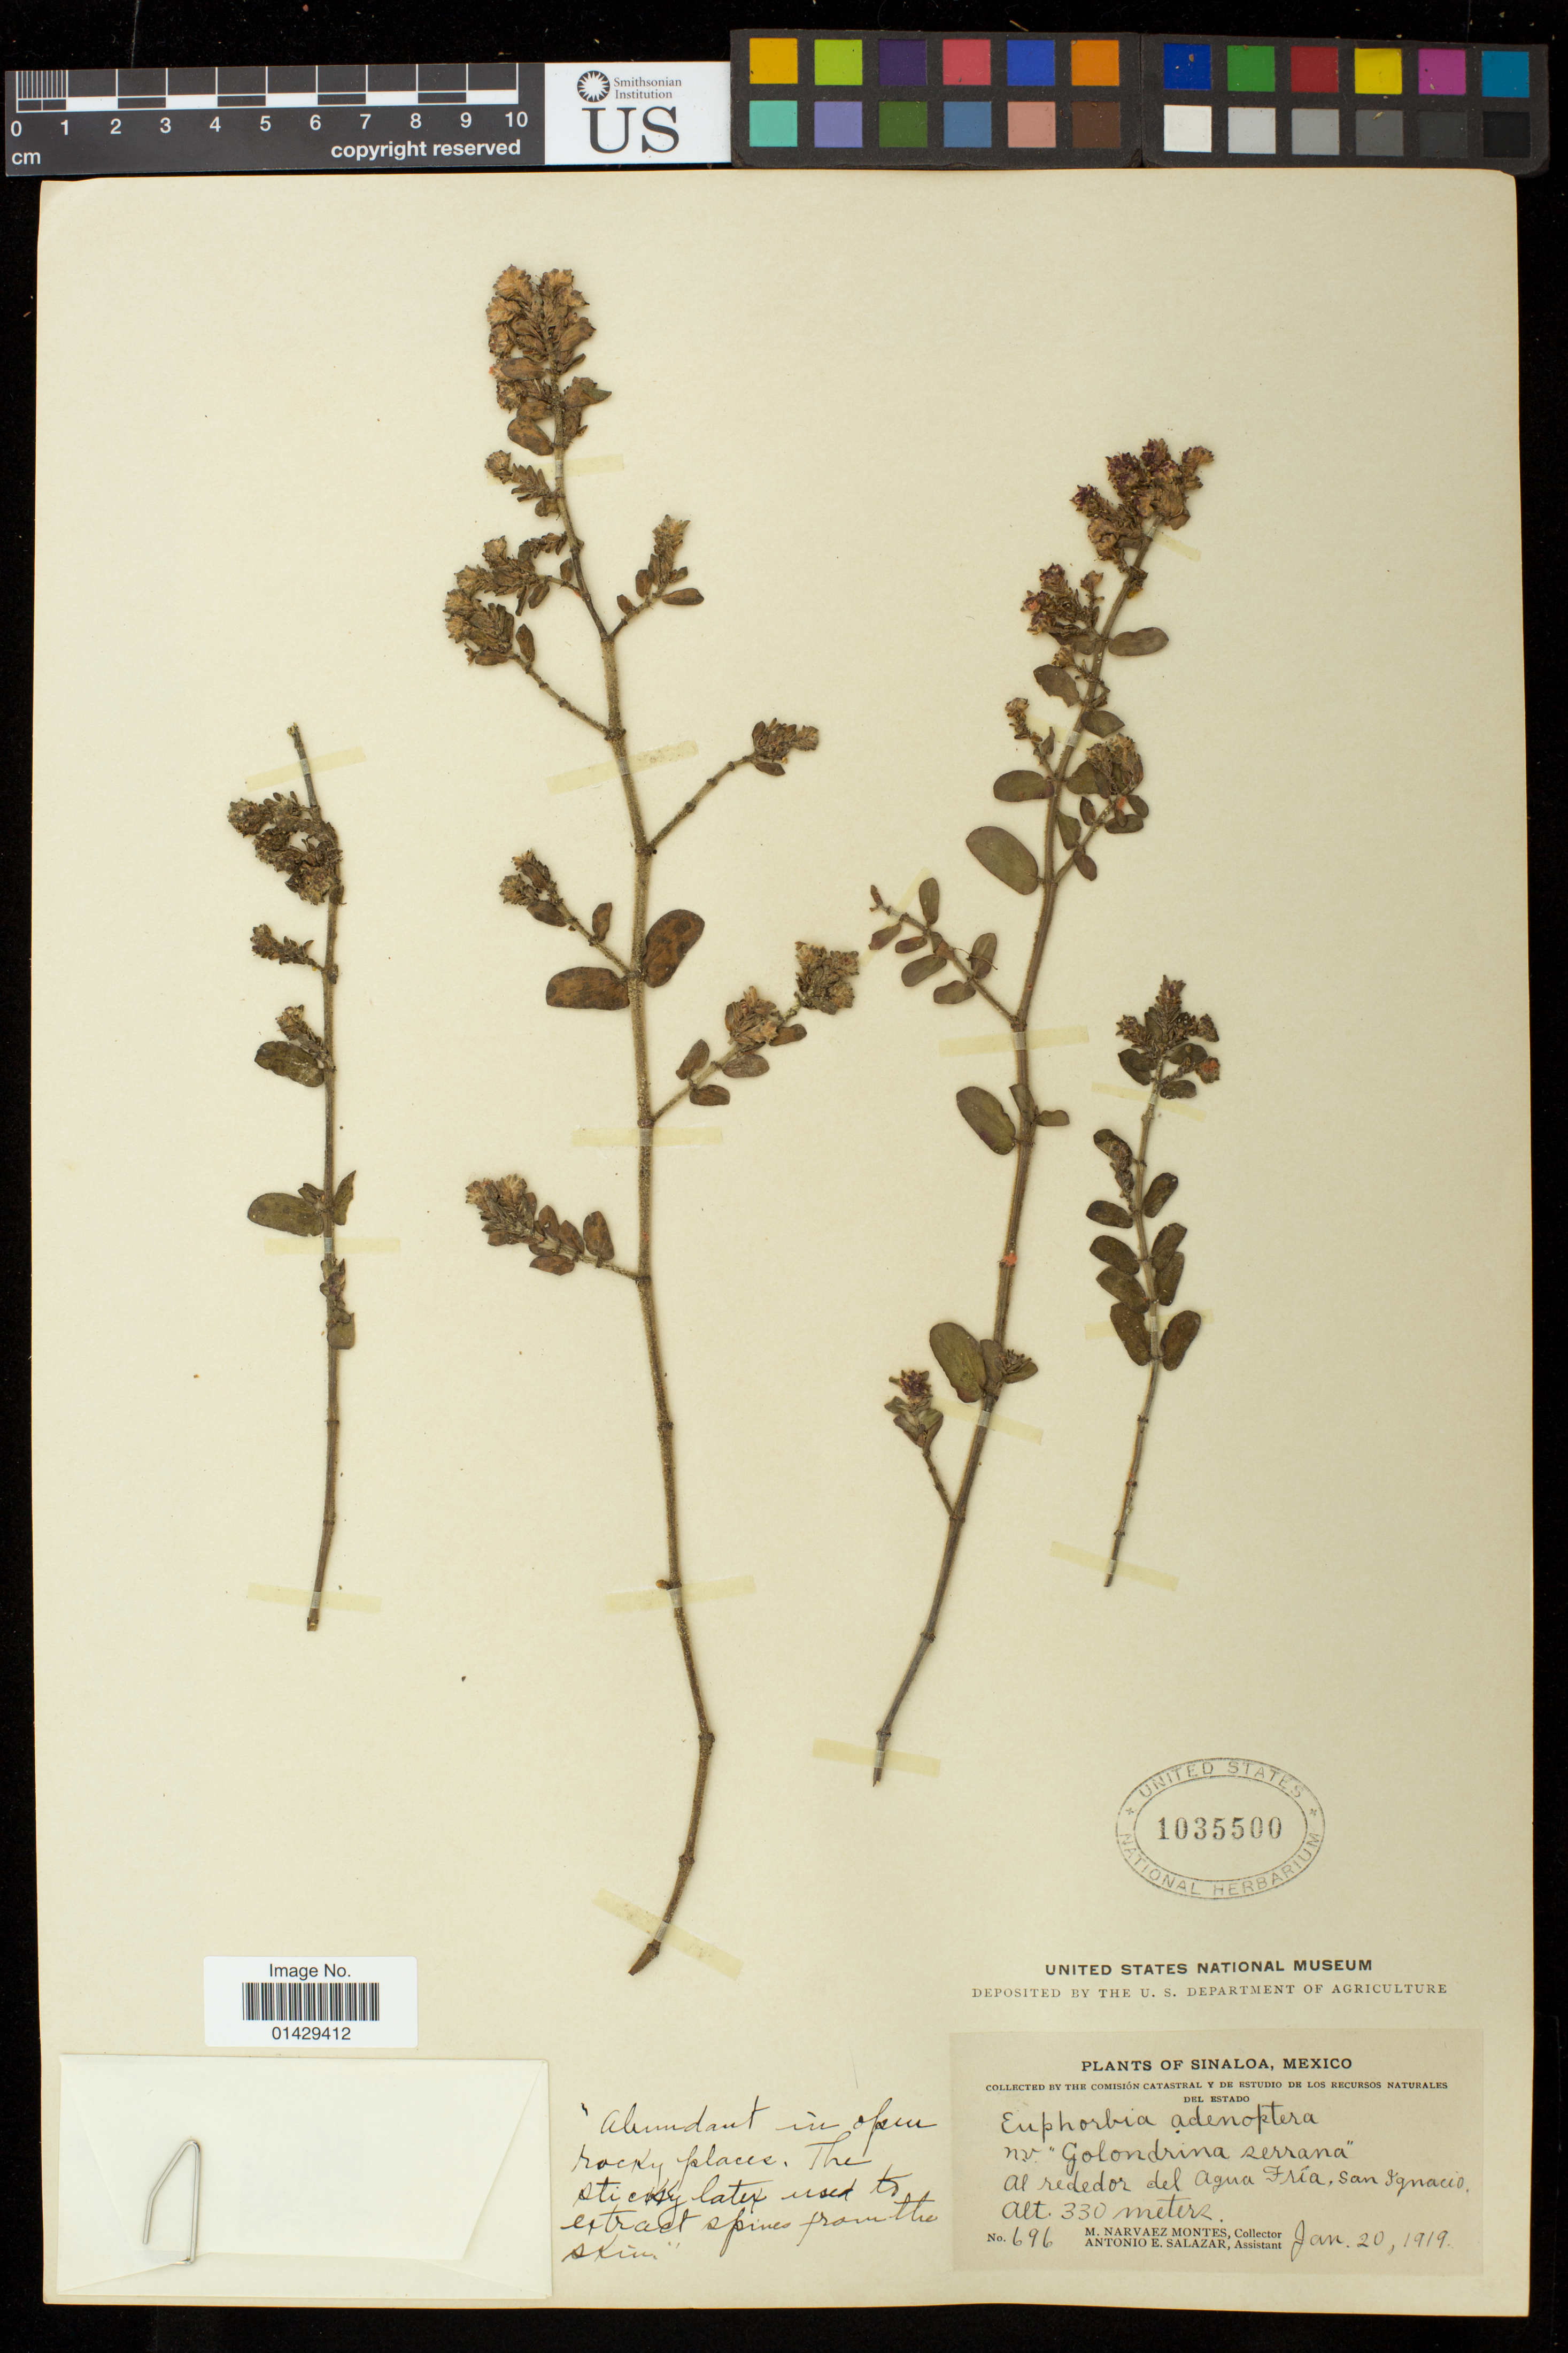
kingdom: Plantae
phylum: Tracheophyta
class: Magnoliopsida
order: Malpighiales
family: Euphorbiaceae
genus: Euphorbia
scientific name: Euphorbia densiflora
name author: (Klotzsch & Garcke) Klotzsch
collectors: M. Montes & A. E. Salazar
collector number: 696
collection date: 1919-01-20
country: Mexico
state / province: Sinaloa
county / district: San Ignacio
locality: Alrededor del Agua Fria, San Ignacio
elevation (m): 330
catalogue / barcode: US 1035500